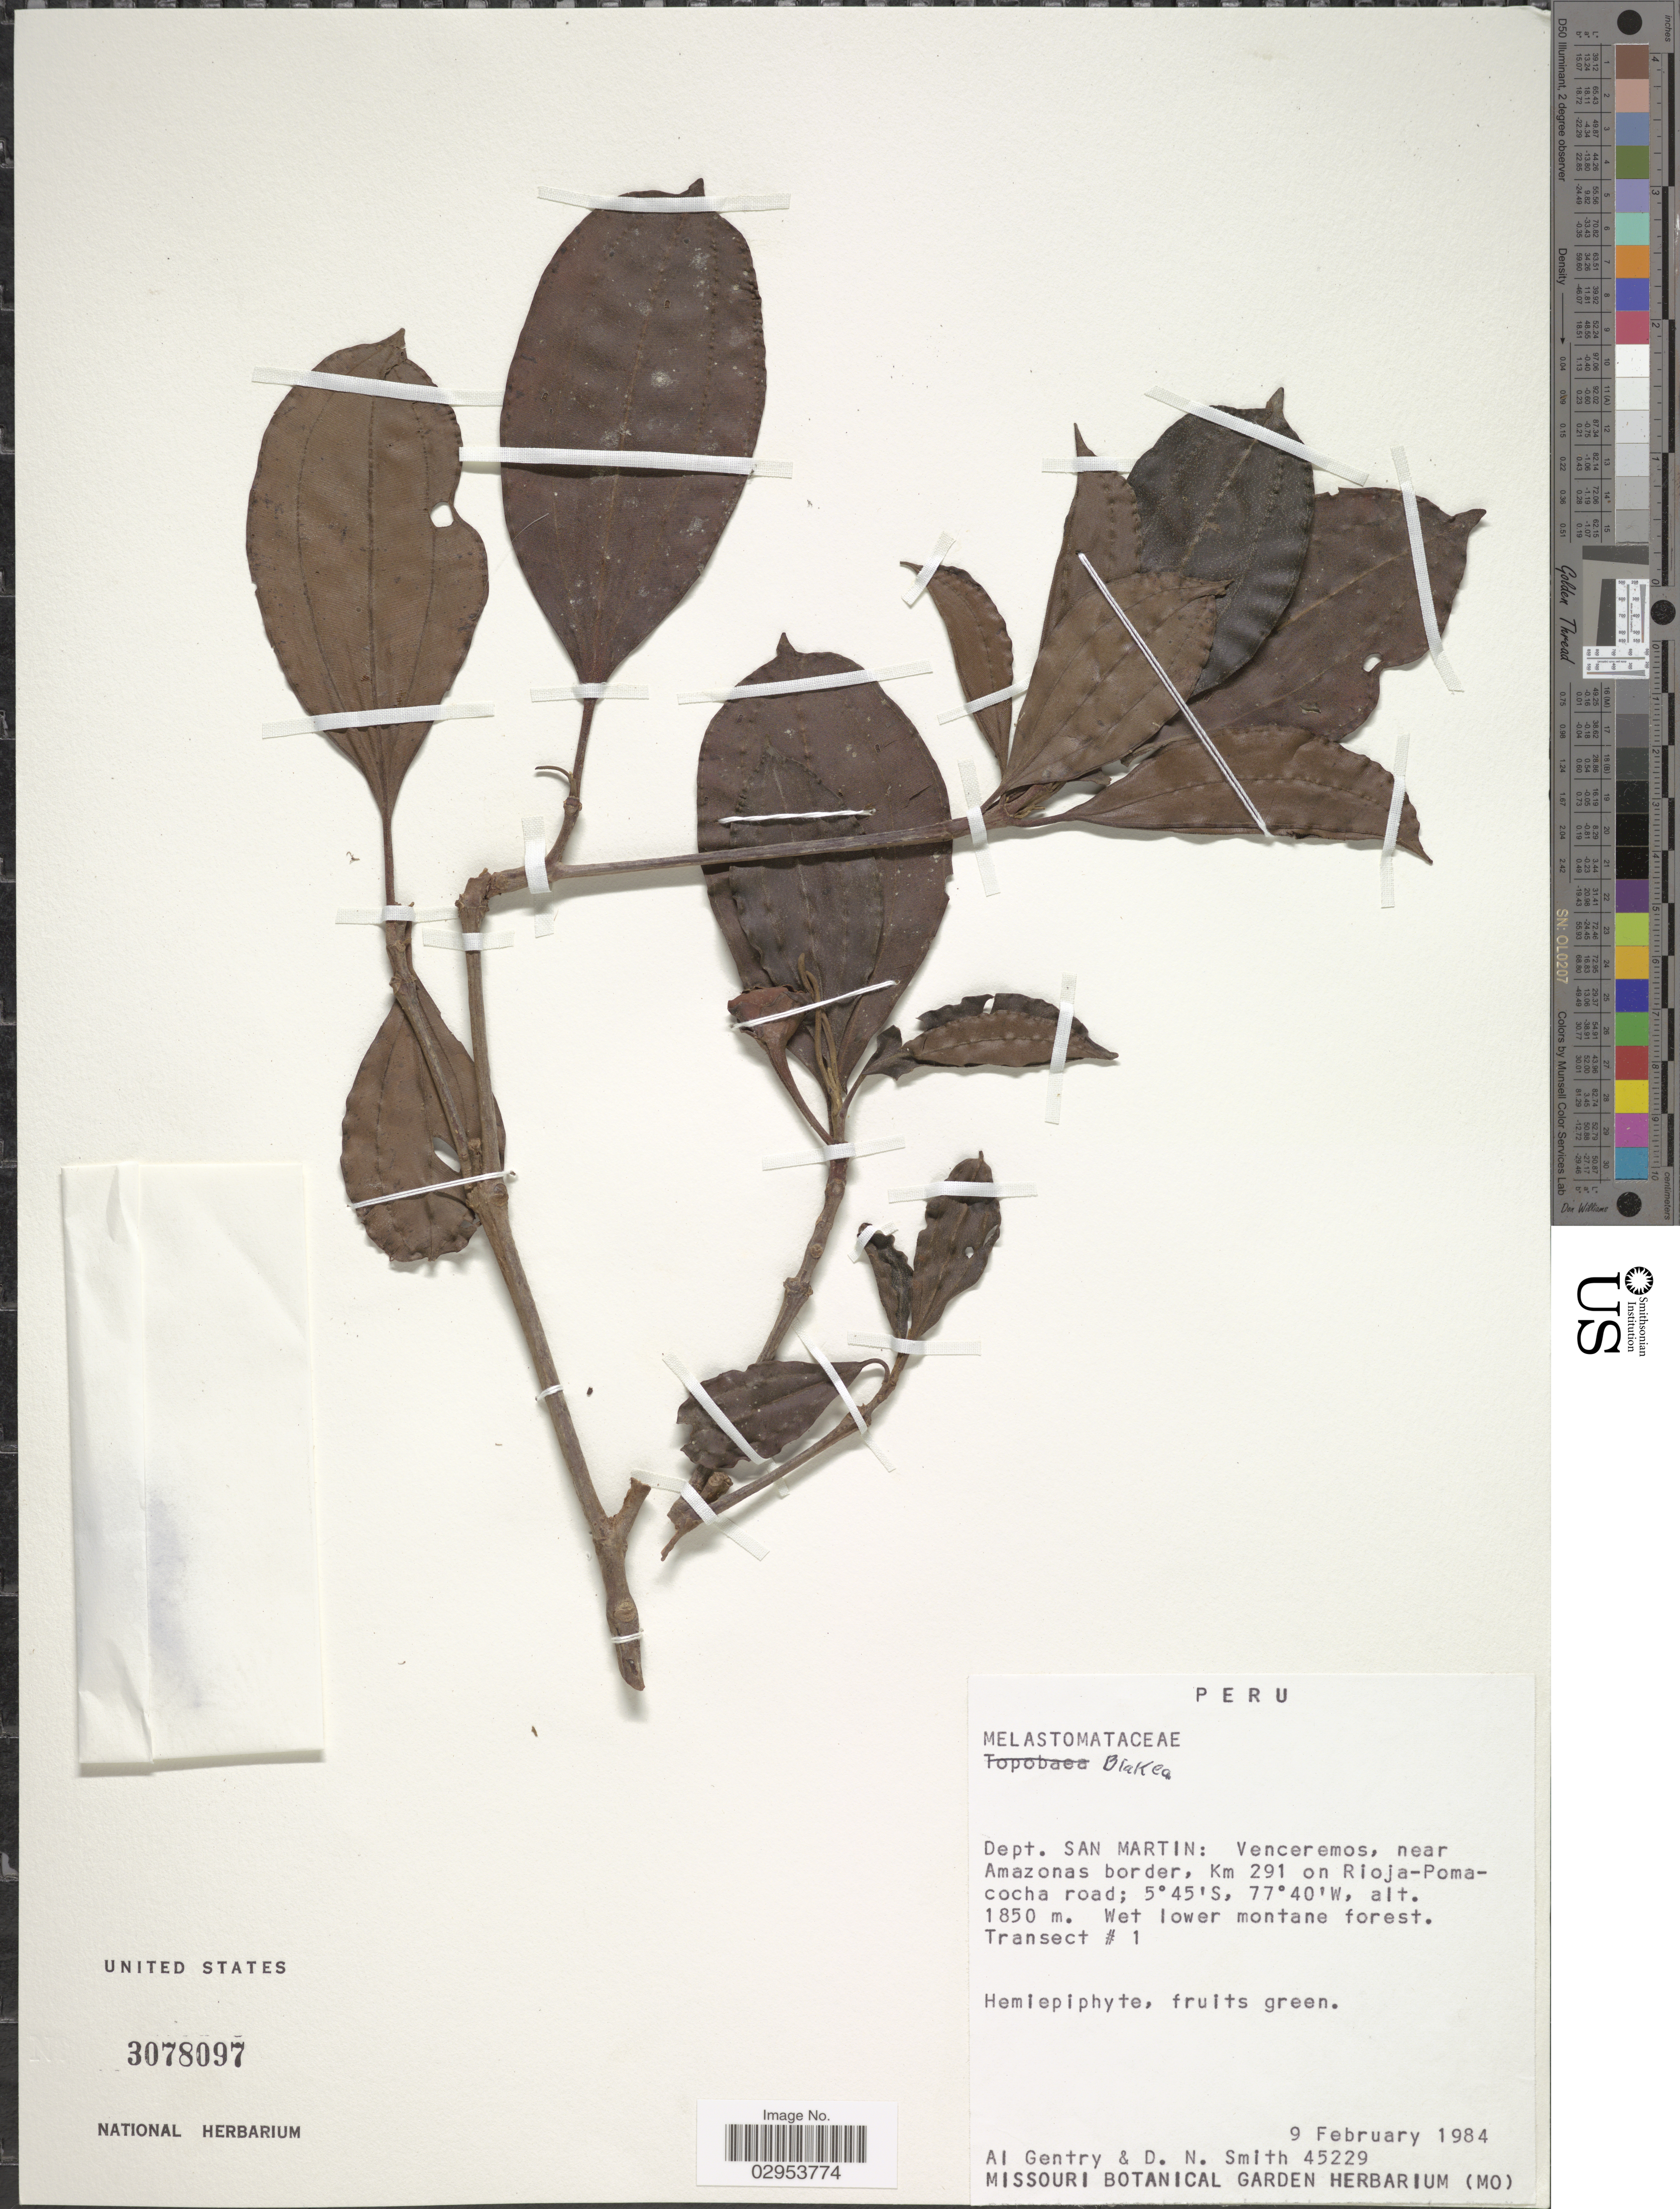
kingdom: Plantae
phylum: Tracheophyta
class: Magnoliopsida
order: Myrtales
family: Melastomataceae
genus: Blakea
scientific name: Blakea sp.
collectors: A. H. Gentry & D. Smith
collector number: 45229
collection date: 1984-02-09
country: Peru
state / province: San Martín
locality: Dept. San Martin: Venceremos, near Amazonas border, Km 291 on Rioja-Pomacocha road.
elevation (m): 1850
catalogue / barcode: US 3078097